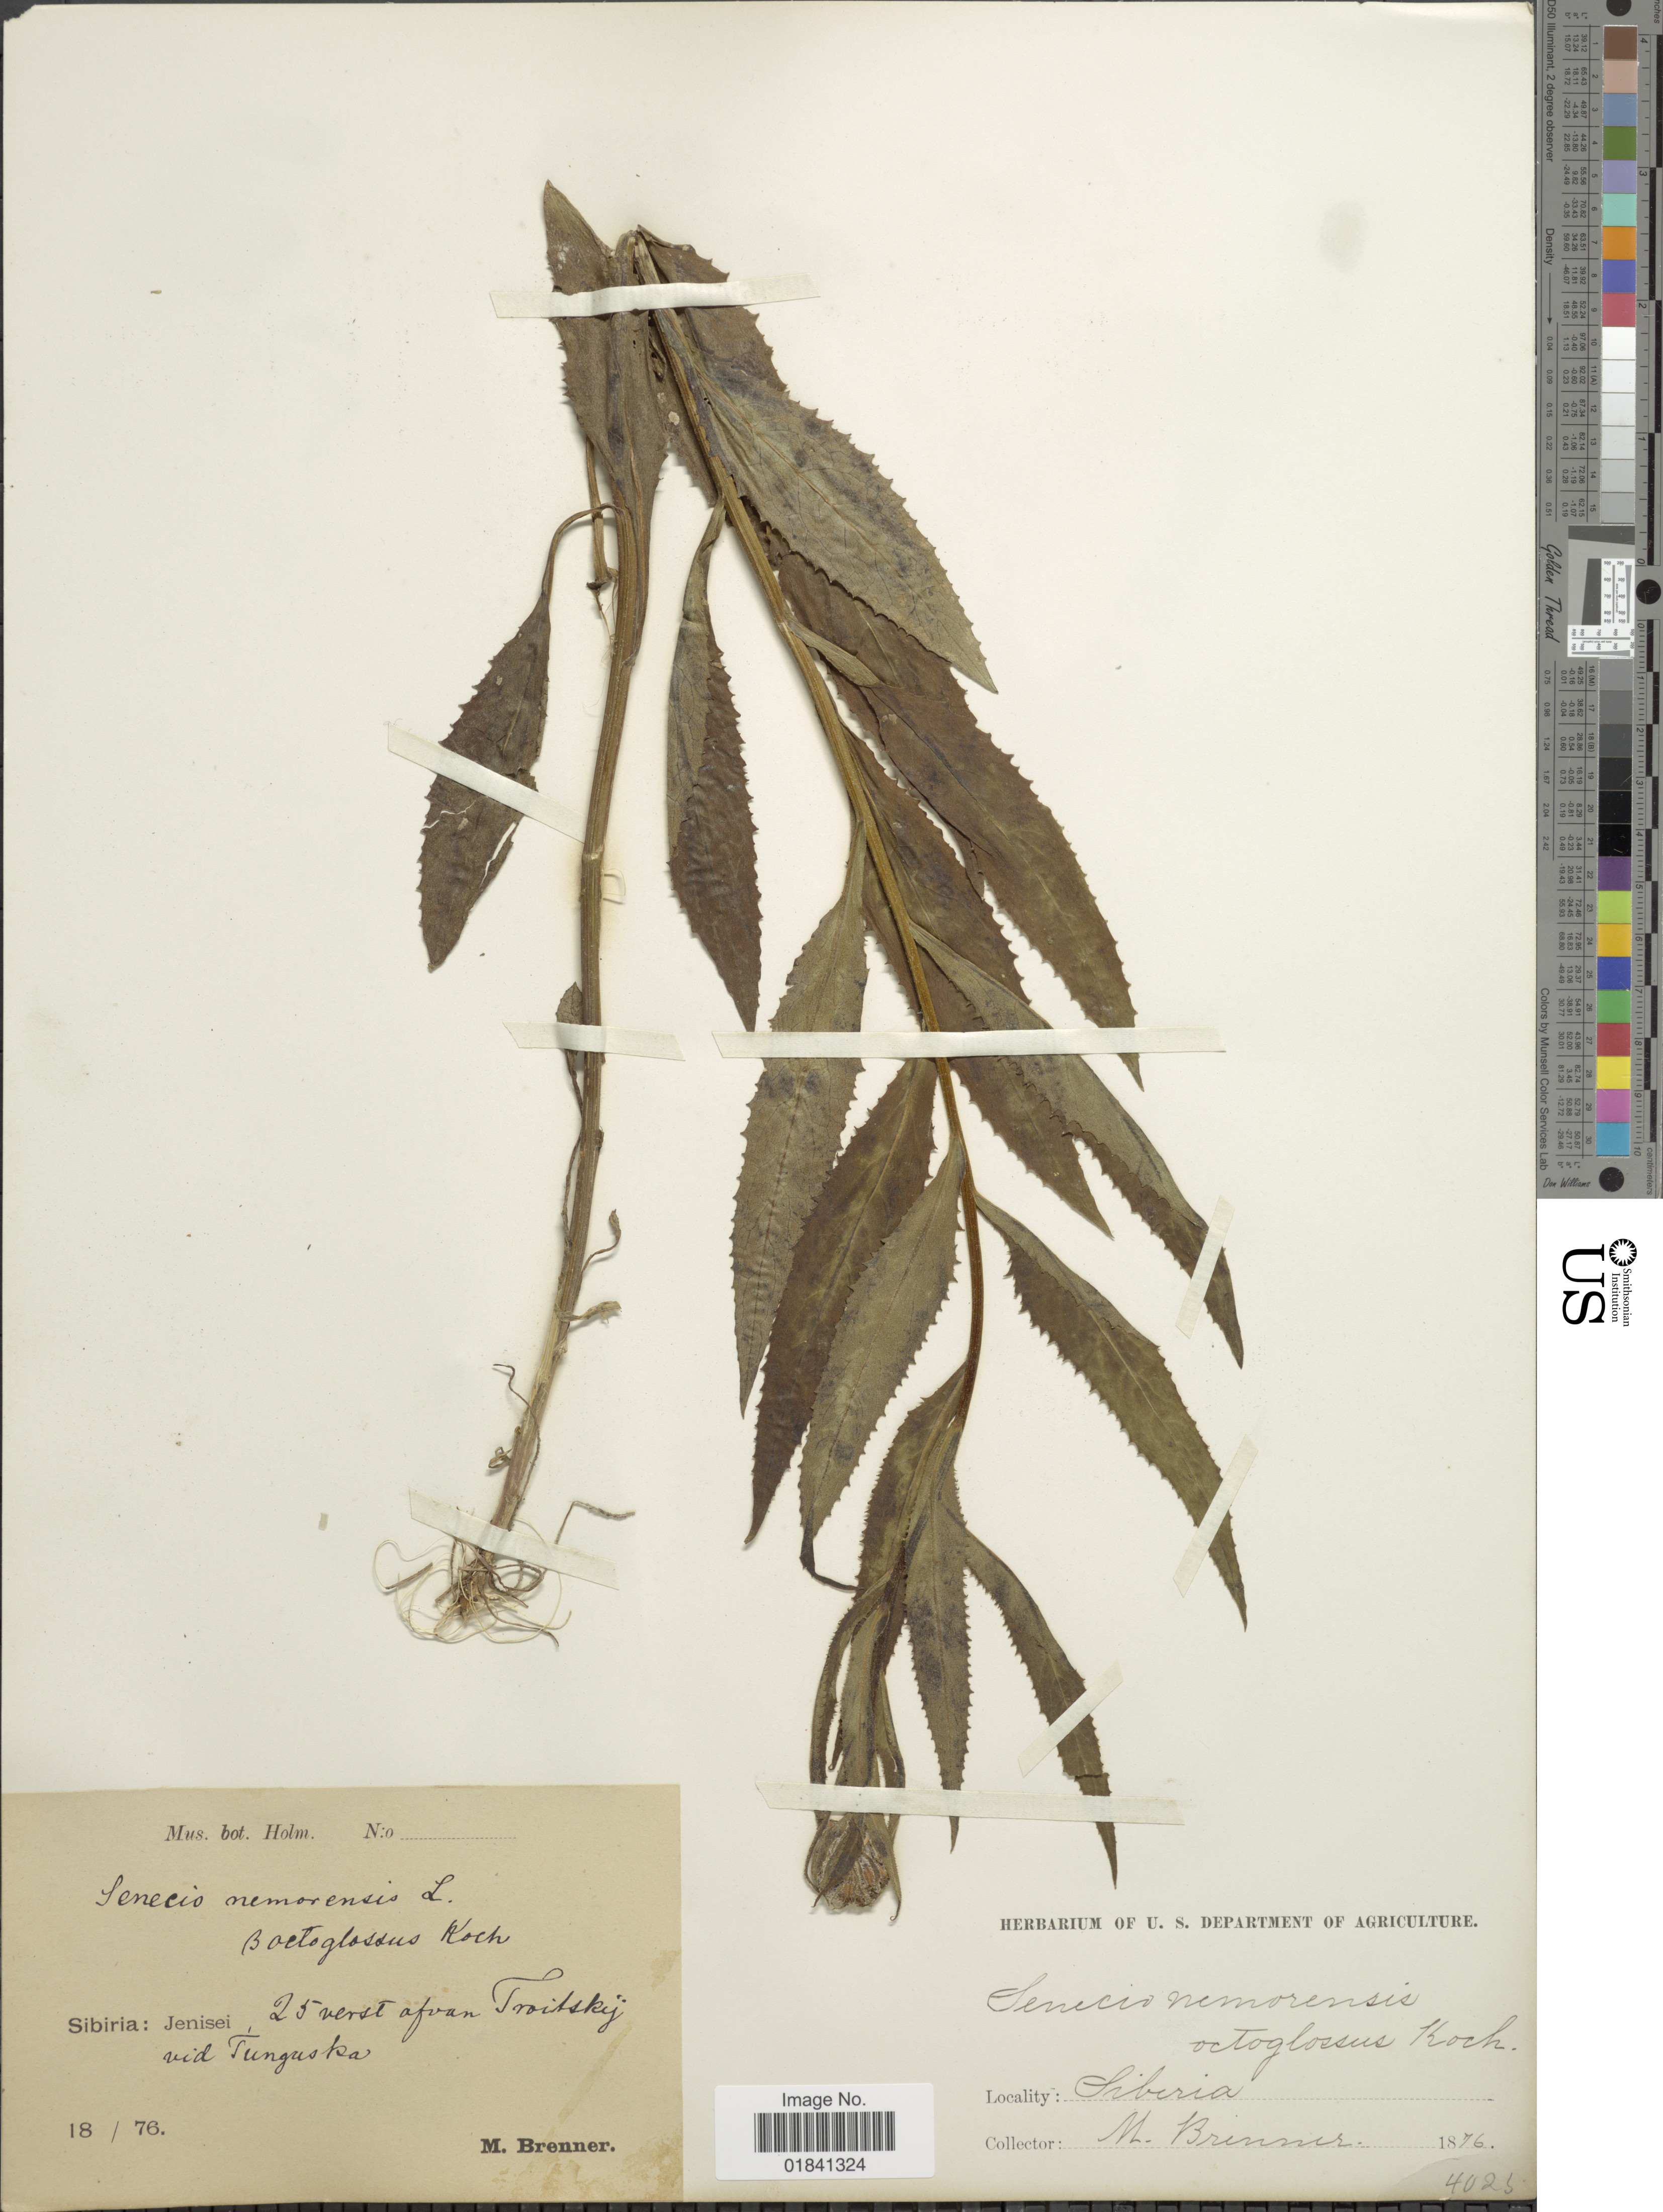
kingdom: Plantae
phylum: Tracheophyta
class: Magnoliopsida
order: Asterales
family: Asteraceae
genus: Senecio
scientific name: Senecio nemorensis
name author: L.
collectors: M. Brenner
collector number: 4025?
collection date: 1876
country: Russian Federation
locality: Siberia: Jenisei, 25 verse afvan Troitsky uid Tunguska